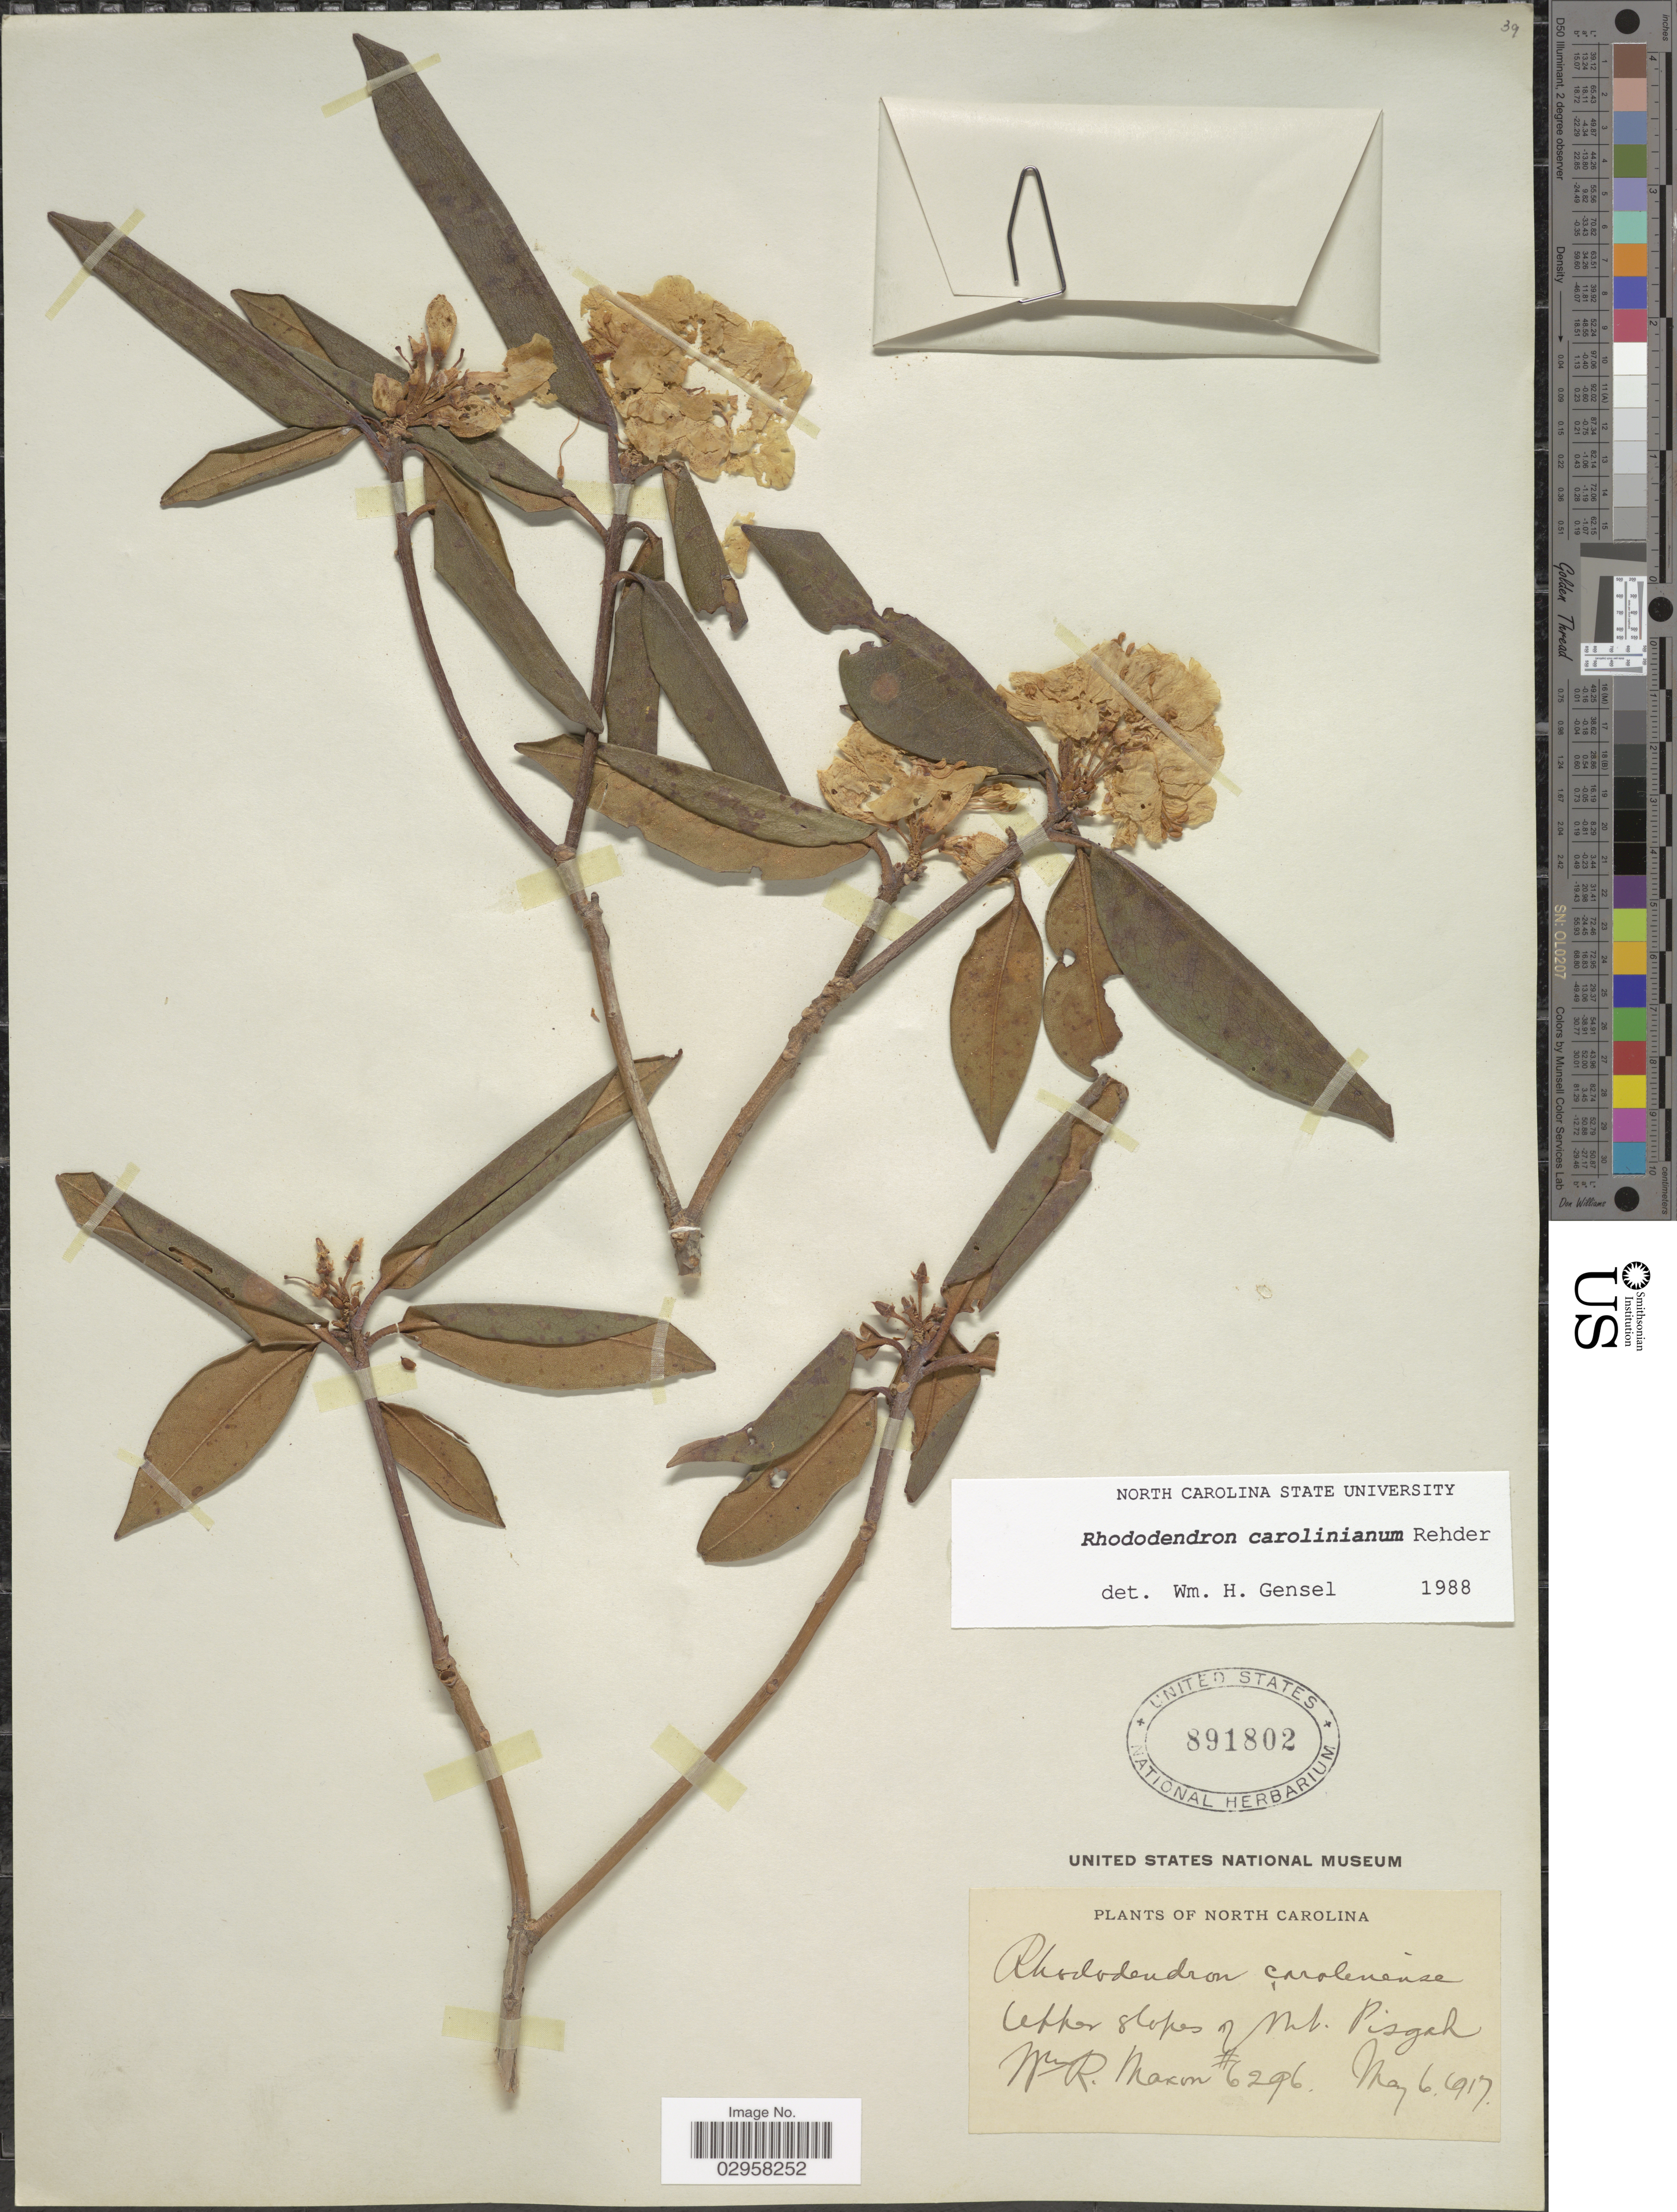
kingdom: Plantae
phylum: Tracheophyta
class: Magnoliopsida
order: Ericales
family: Ericaceae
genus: Rhododendron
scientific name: Rhododendron carolinianum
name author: Rehder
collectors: W. R. Maxon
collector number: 6296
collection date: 1917-05-06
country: United States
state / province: North Carolina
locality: Upper slopes of Mt. Pisgah.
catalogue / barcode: US 891802